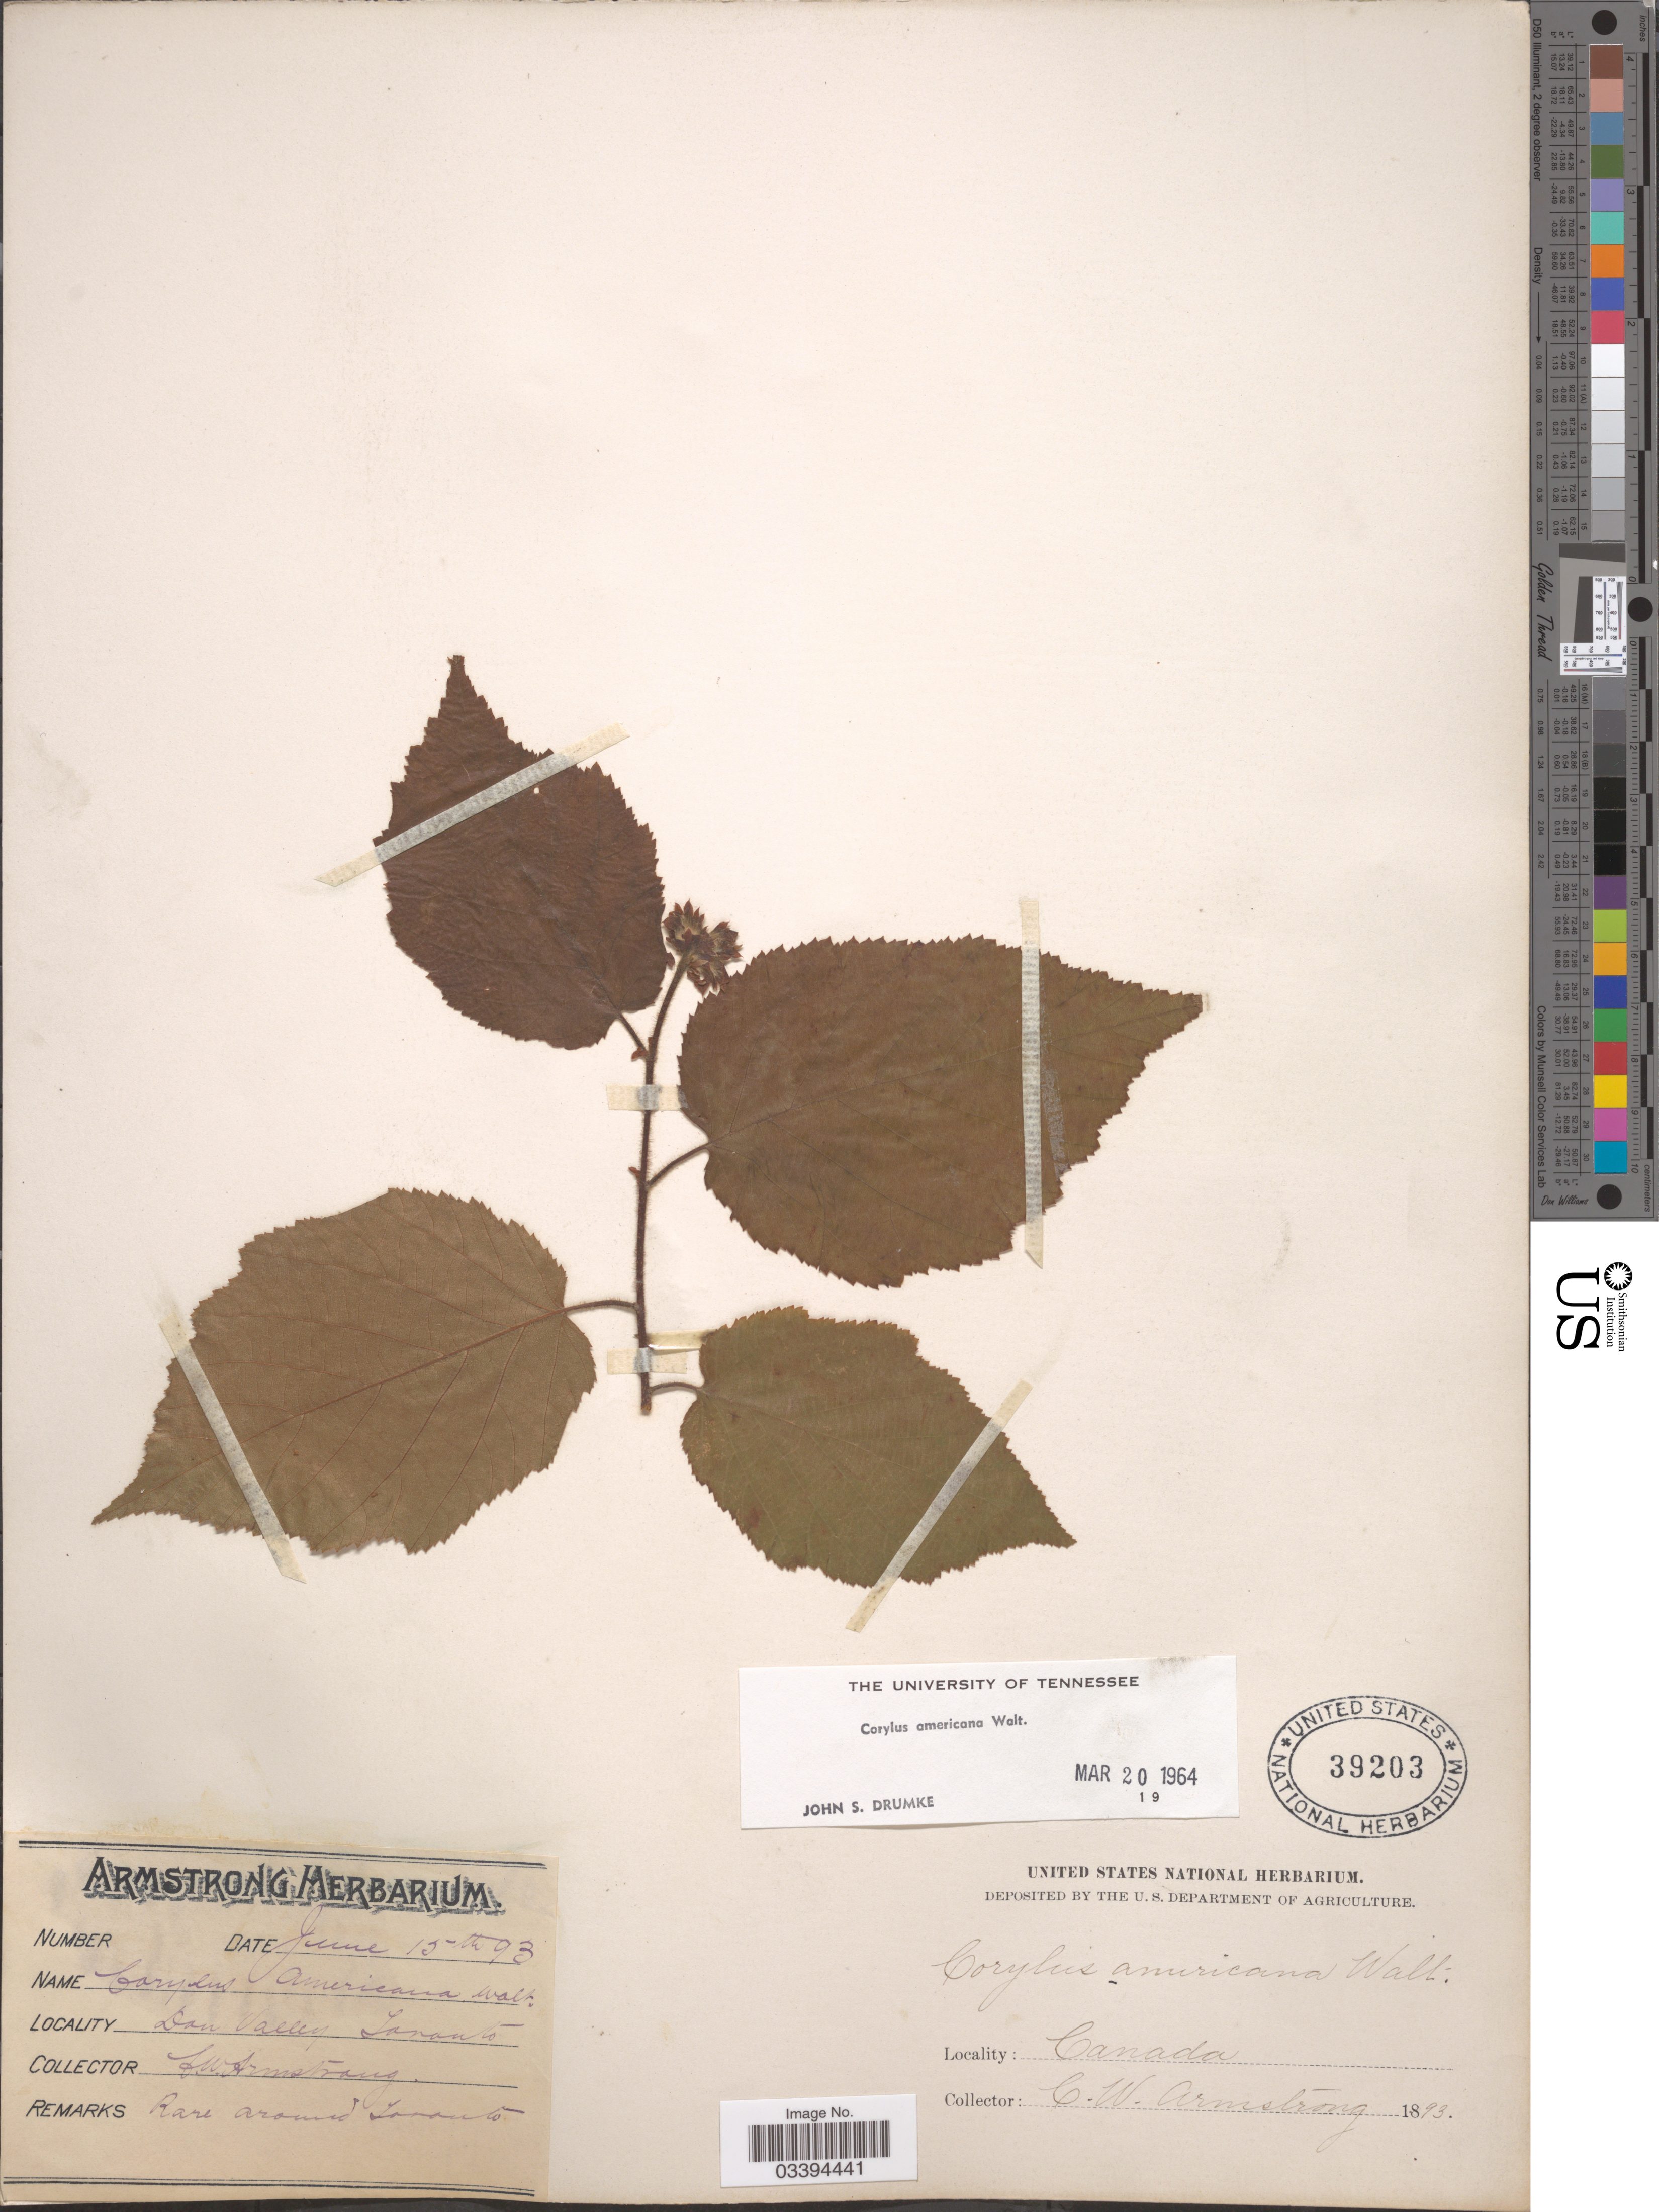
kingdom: Plantae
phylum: Tracheophyta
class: Magnoliopsida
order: Fagales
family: Betulaceae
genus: Corylus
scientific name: Corylus americana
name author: Walter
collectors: C. W. Armstrong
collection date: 1893-06-15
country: Canada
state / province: Ontario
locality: Don Valley.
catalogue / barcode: US 39203